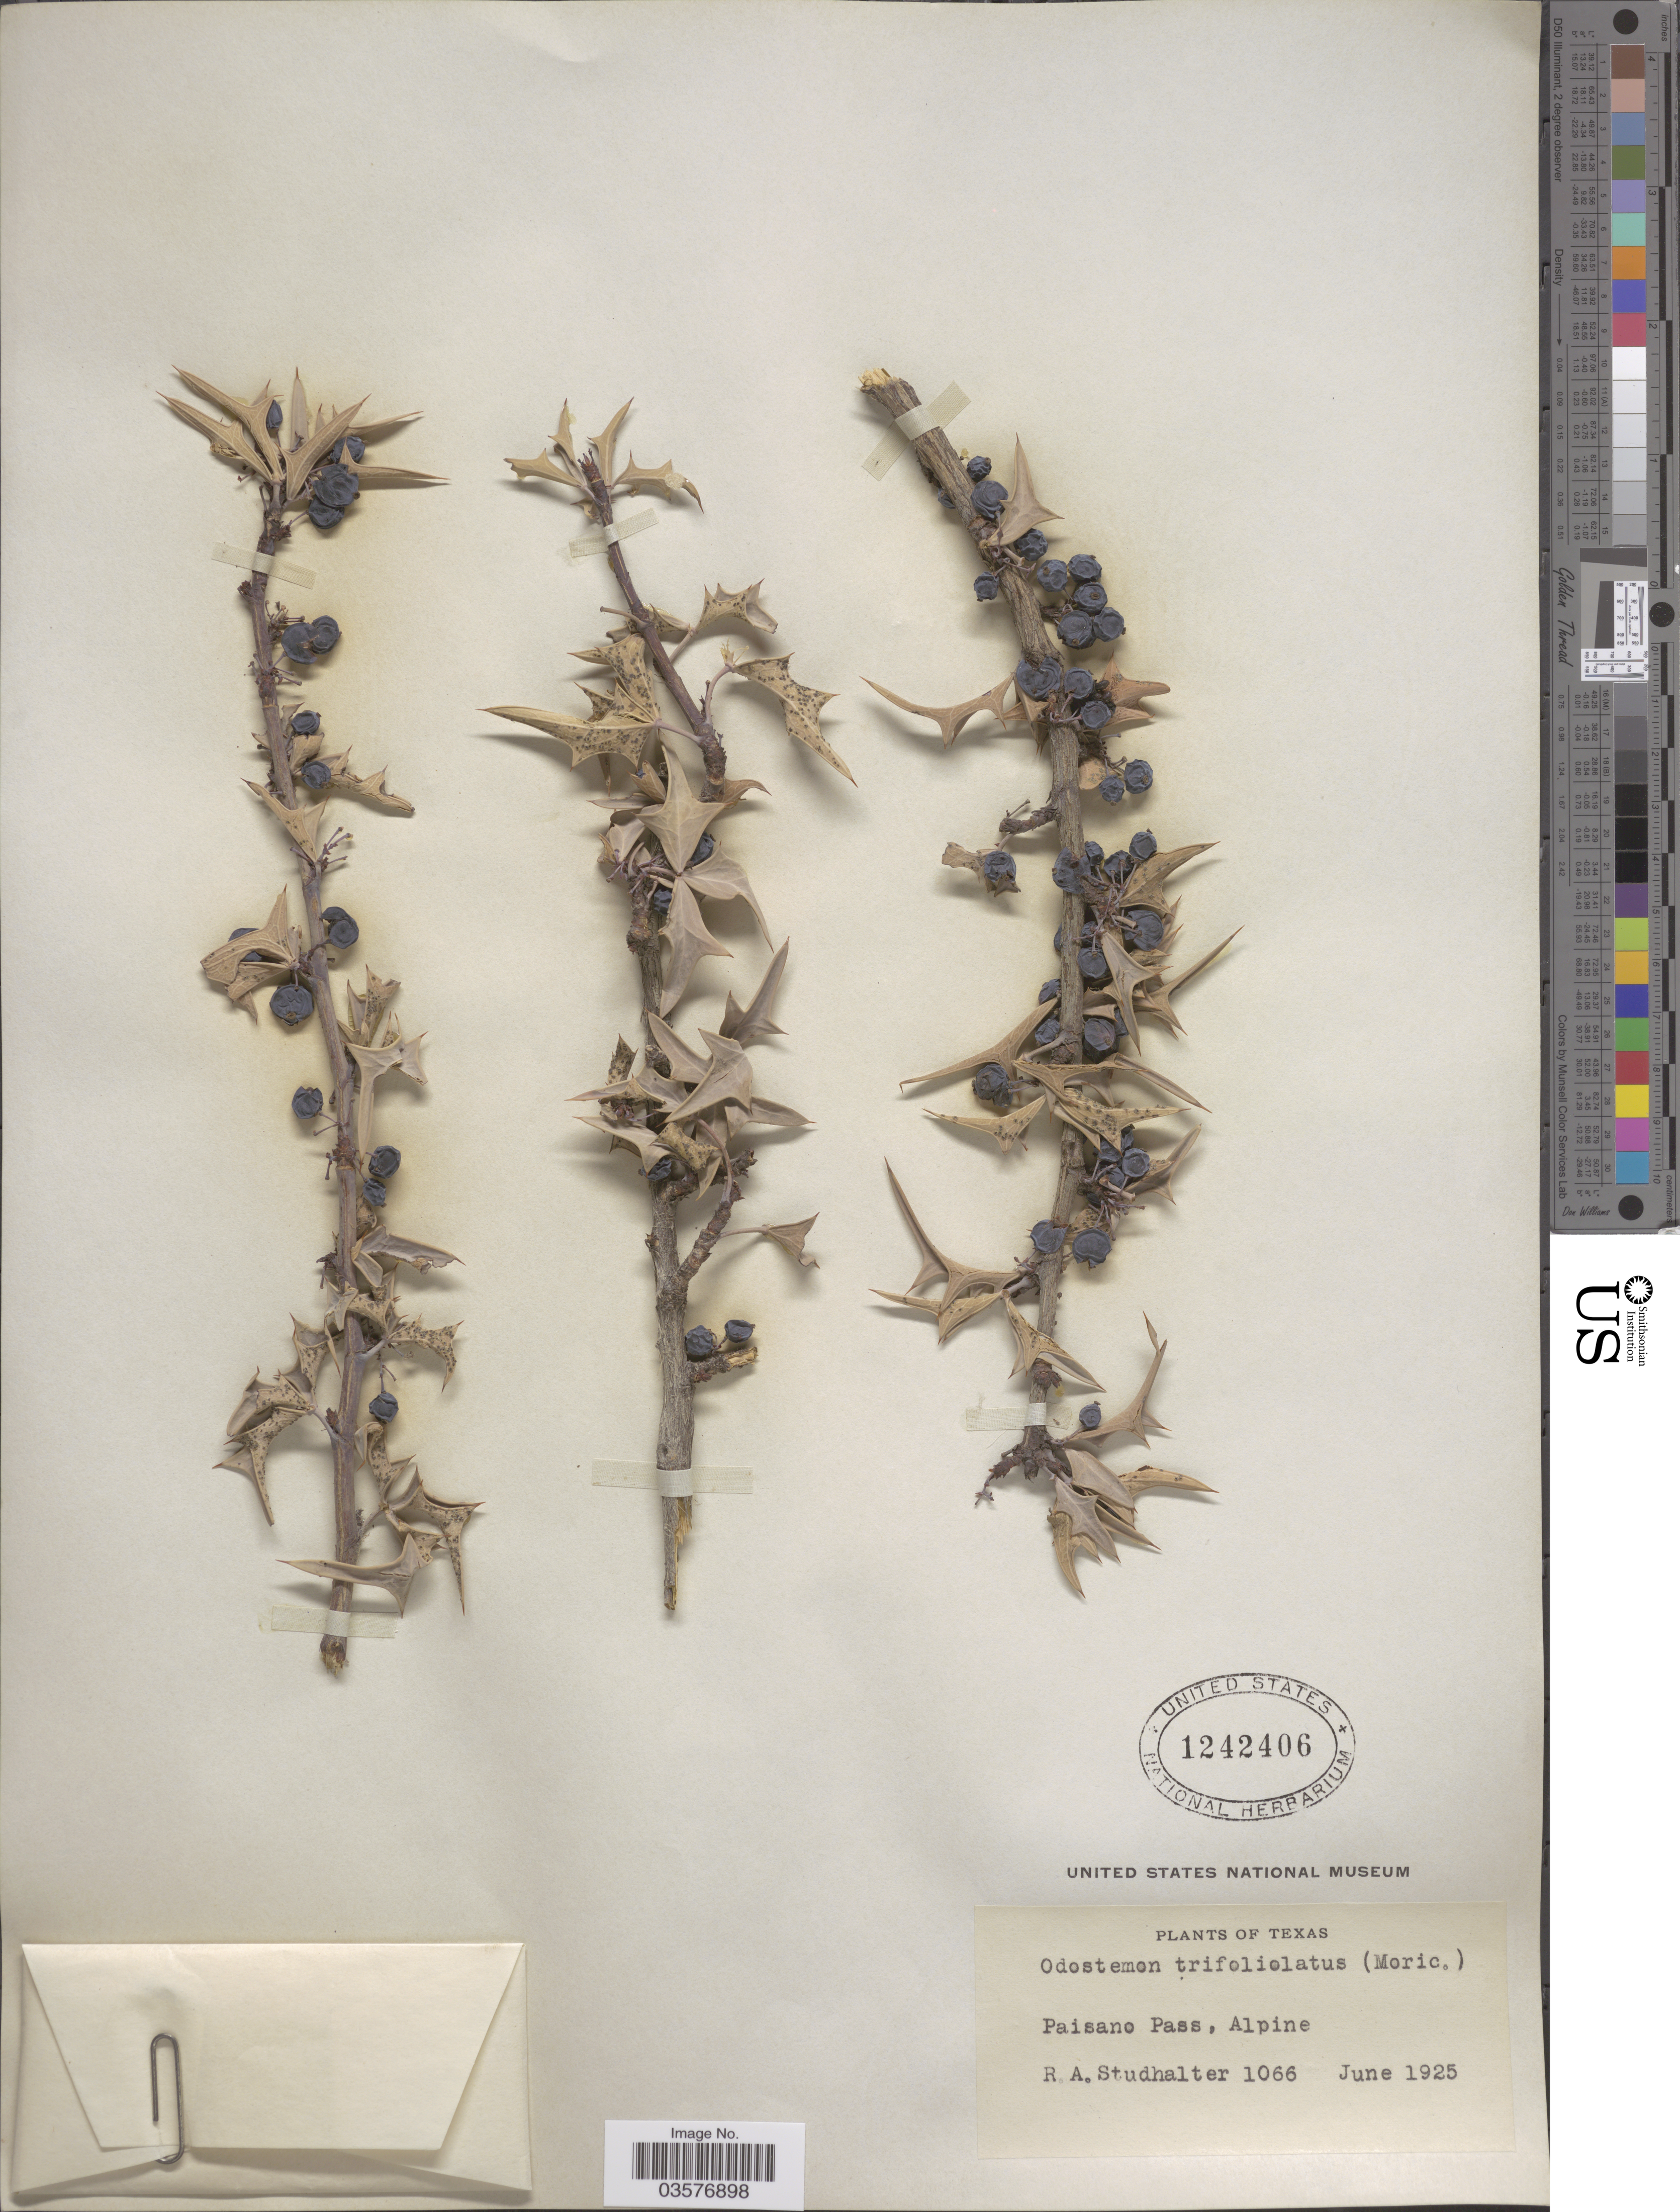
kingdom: Plantae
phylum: Tracheophyta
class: Magnoliopsida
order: Ranunculales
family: Berberidaceae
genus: Mahonia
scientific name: Mahonia trifoliolata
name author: (Monic.) Fedde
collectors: R. Studhalter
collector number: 1066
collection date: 1925-06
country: United States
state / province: Texas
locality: Paisano Pass, Alpine.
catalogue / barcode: US 1242406